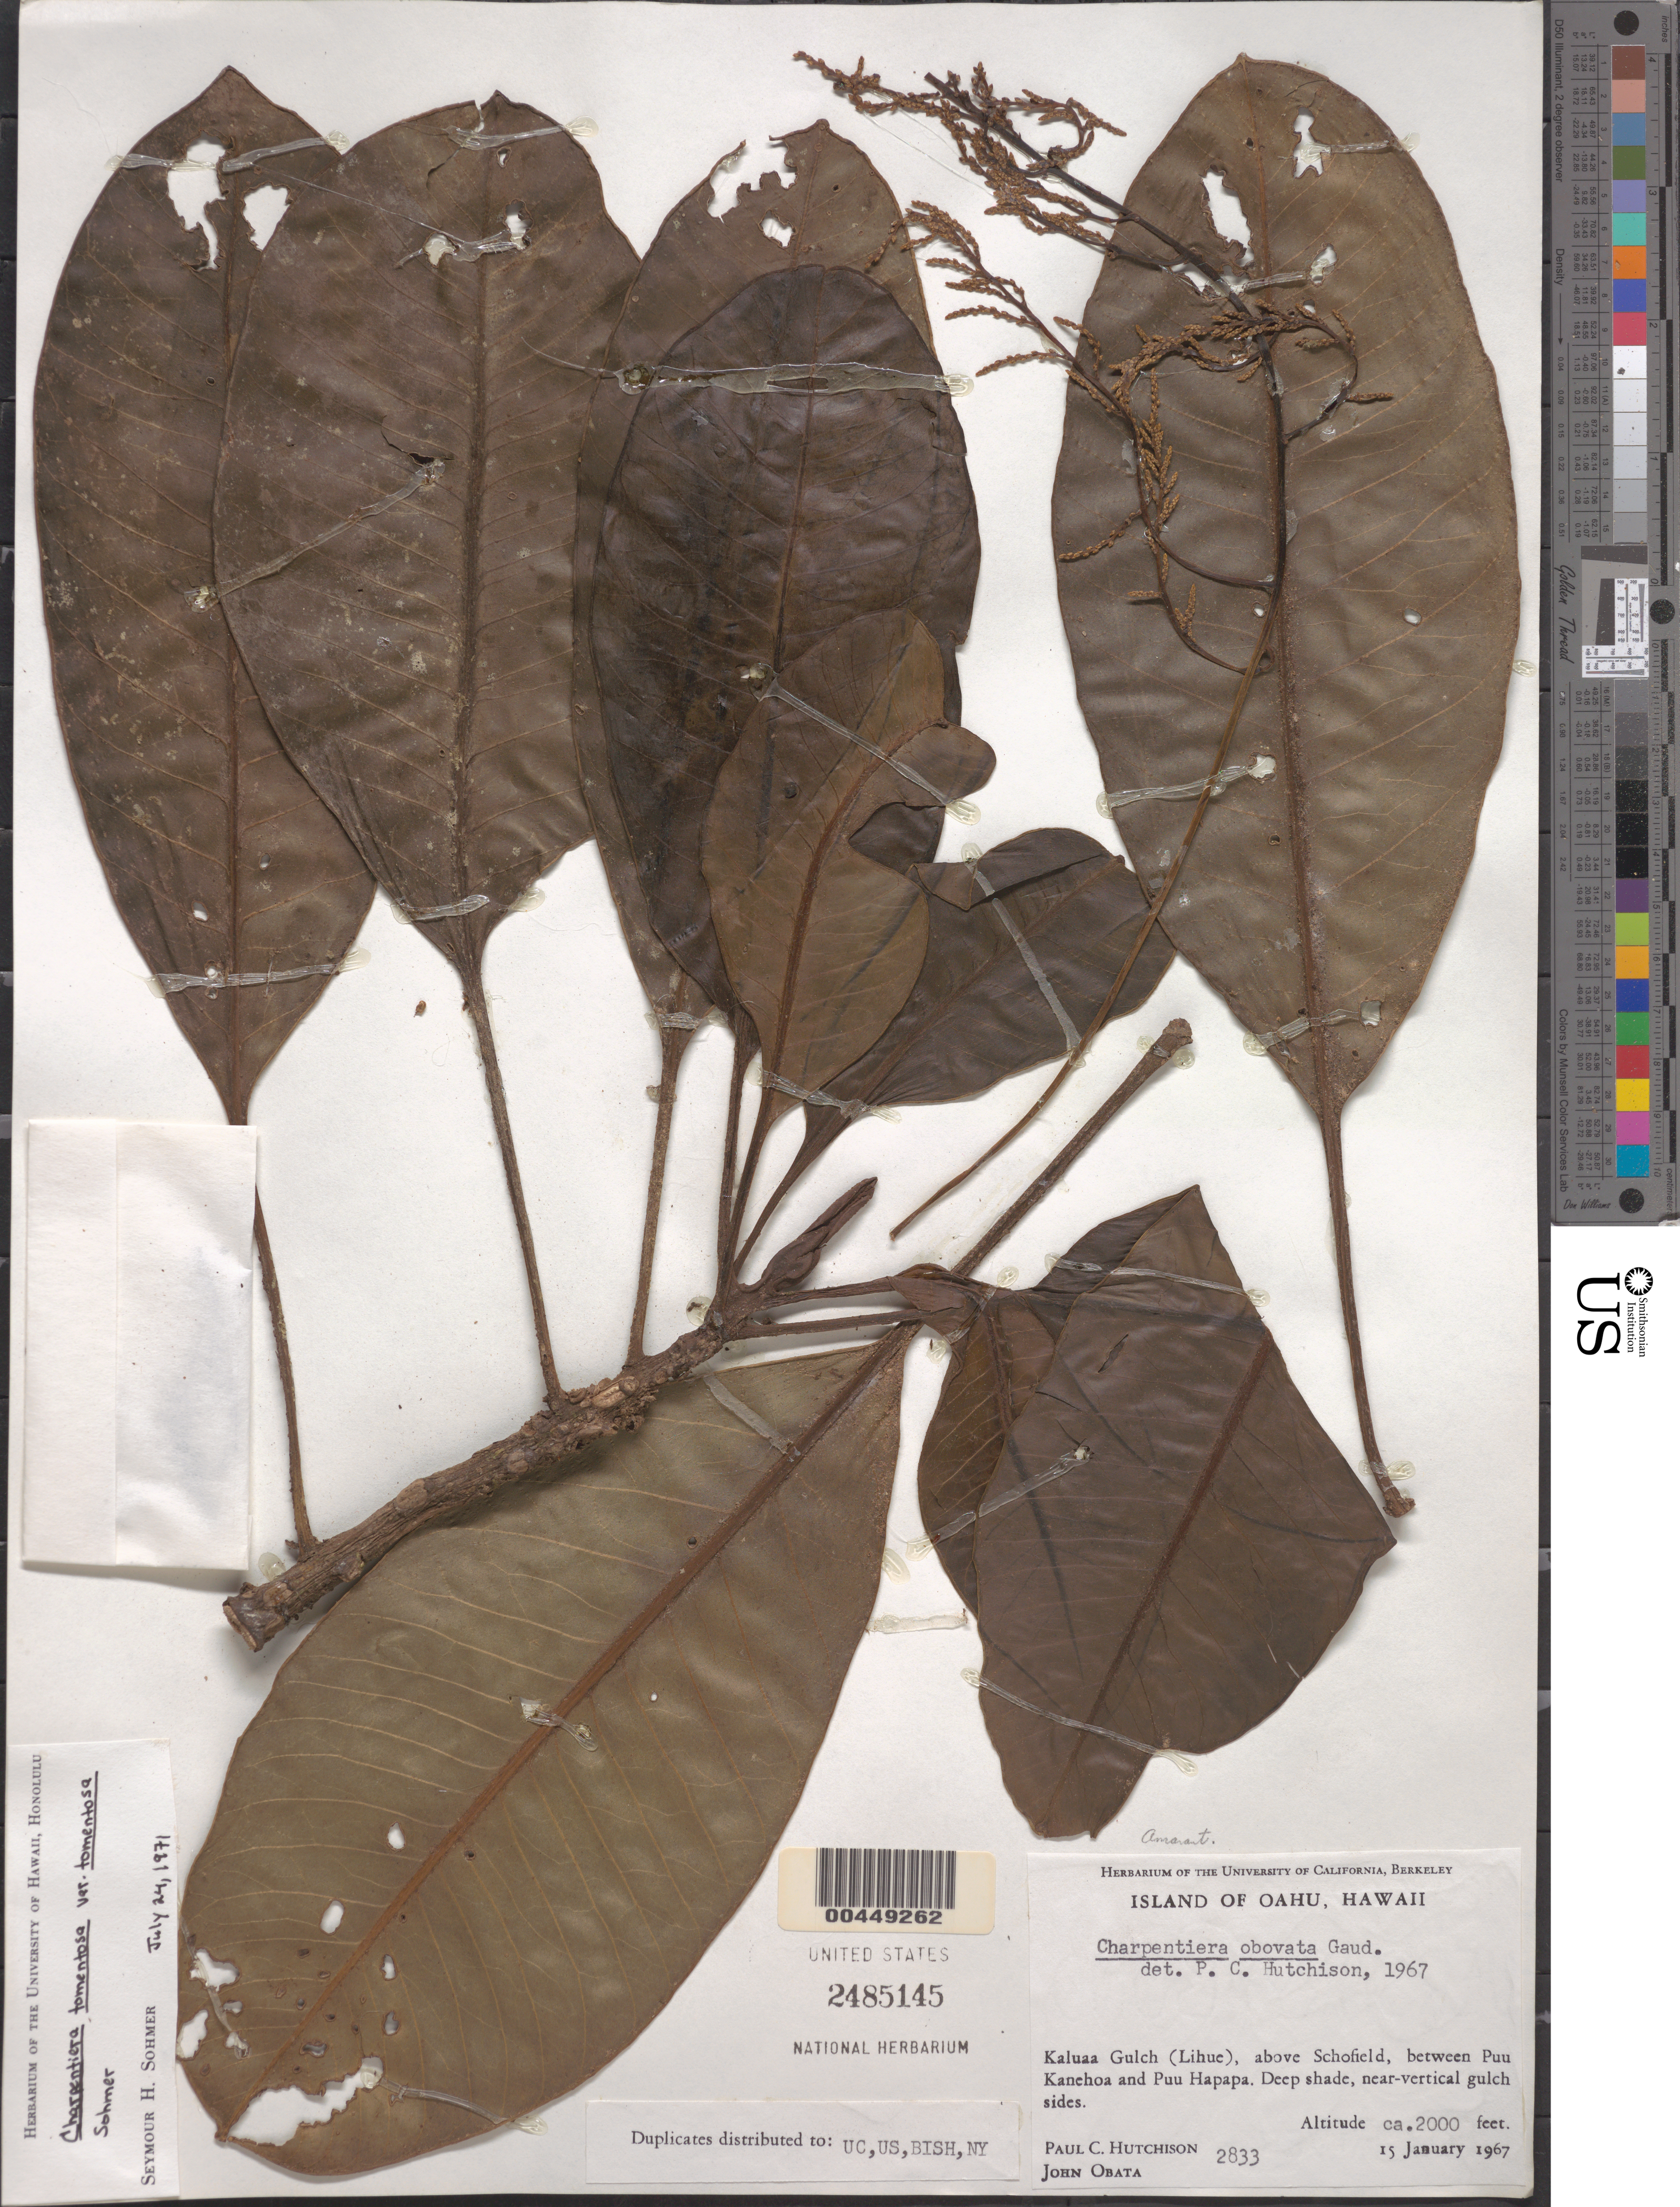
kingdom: Plantae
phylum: Tracheophyta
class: Magnoliopsida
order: Caryophyllales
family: Amaranthaceae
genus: Charpentiera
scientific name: Charpentiera tomentosa var. tomentosa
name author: Sohmer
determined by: Sohmer, S. H.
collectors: P. C. Hutchison & J. Obata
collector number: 2833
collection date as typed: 15 Jan 1967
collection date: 1967-01-15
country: United States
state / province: Hawaii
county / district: Honolulu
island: Oahu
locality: Kaluaa gulch (Lihue), above Schofield, between Puu Kanehoa & Puu Hapapa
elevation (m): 610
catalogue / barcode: US 2485145